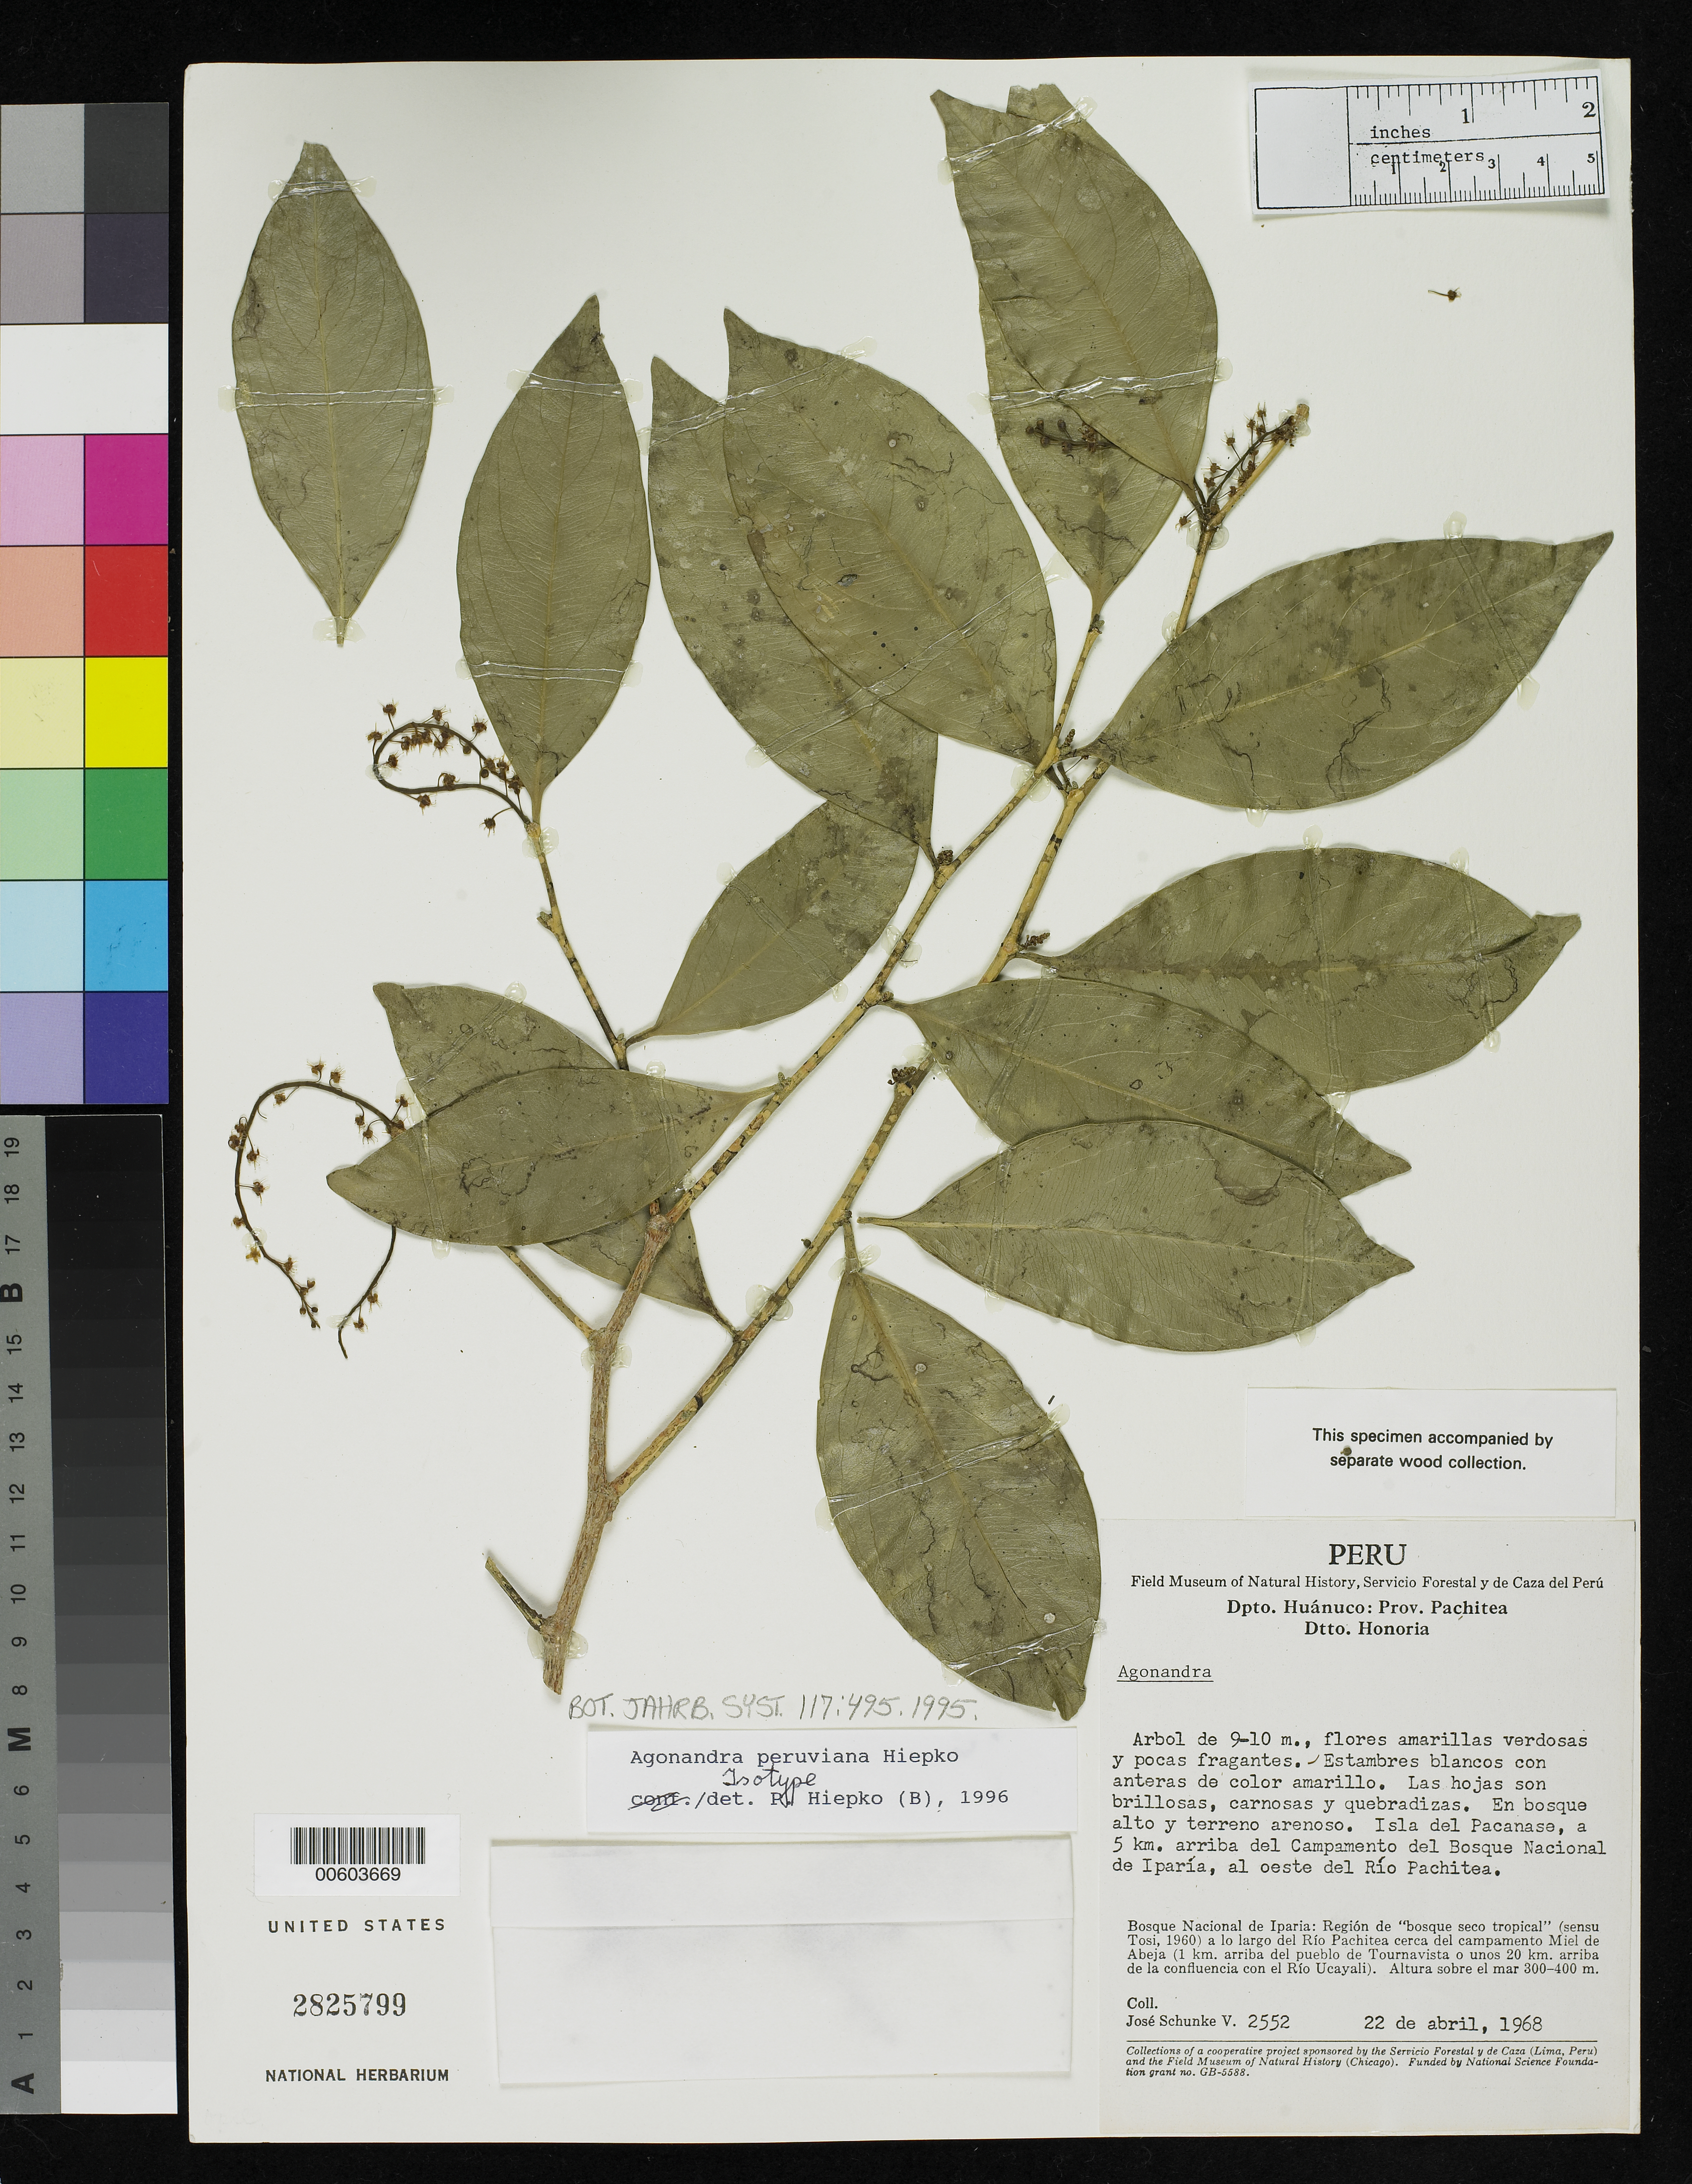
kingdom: Plantae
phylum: Tracheophyta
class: Magnoliopsida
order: Santalales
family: Opiliaceae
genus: Agonandra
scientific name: Agonandra peruviana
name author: Hiepko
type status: Isotype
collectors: J. Schunke Vigo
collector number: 2552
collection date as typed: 22 Apr 1968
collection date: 1968-04-22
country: Peru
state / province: Huánuco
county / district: Pachitea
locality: Honoria Dist., Iparia Natl. Forest, Rio Pachitea cerca del Campamento Miel de Abeja, 1 km arriba del pueblo de Tournavista.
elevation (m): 300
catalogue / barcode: US 2825799